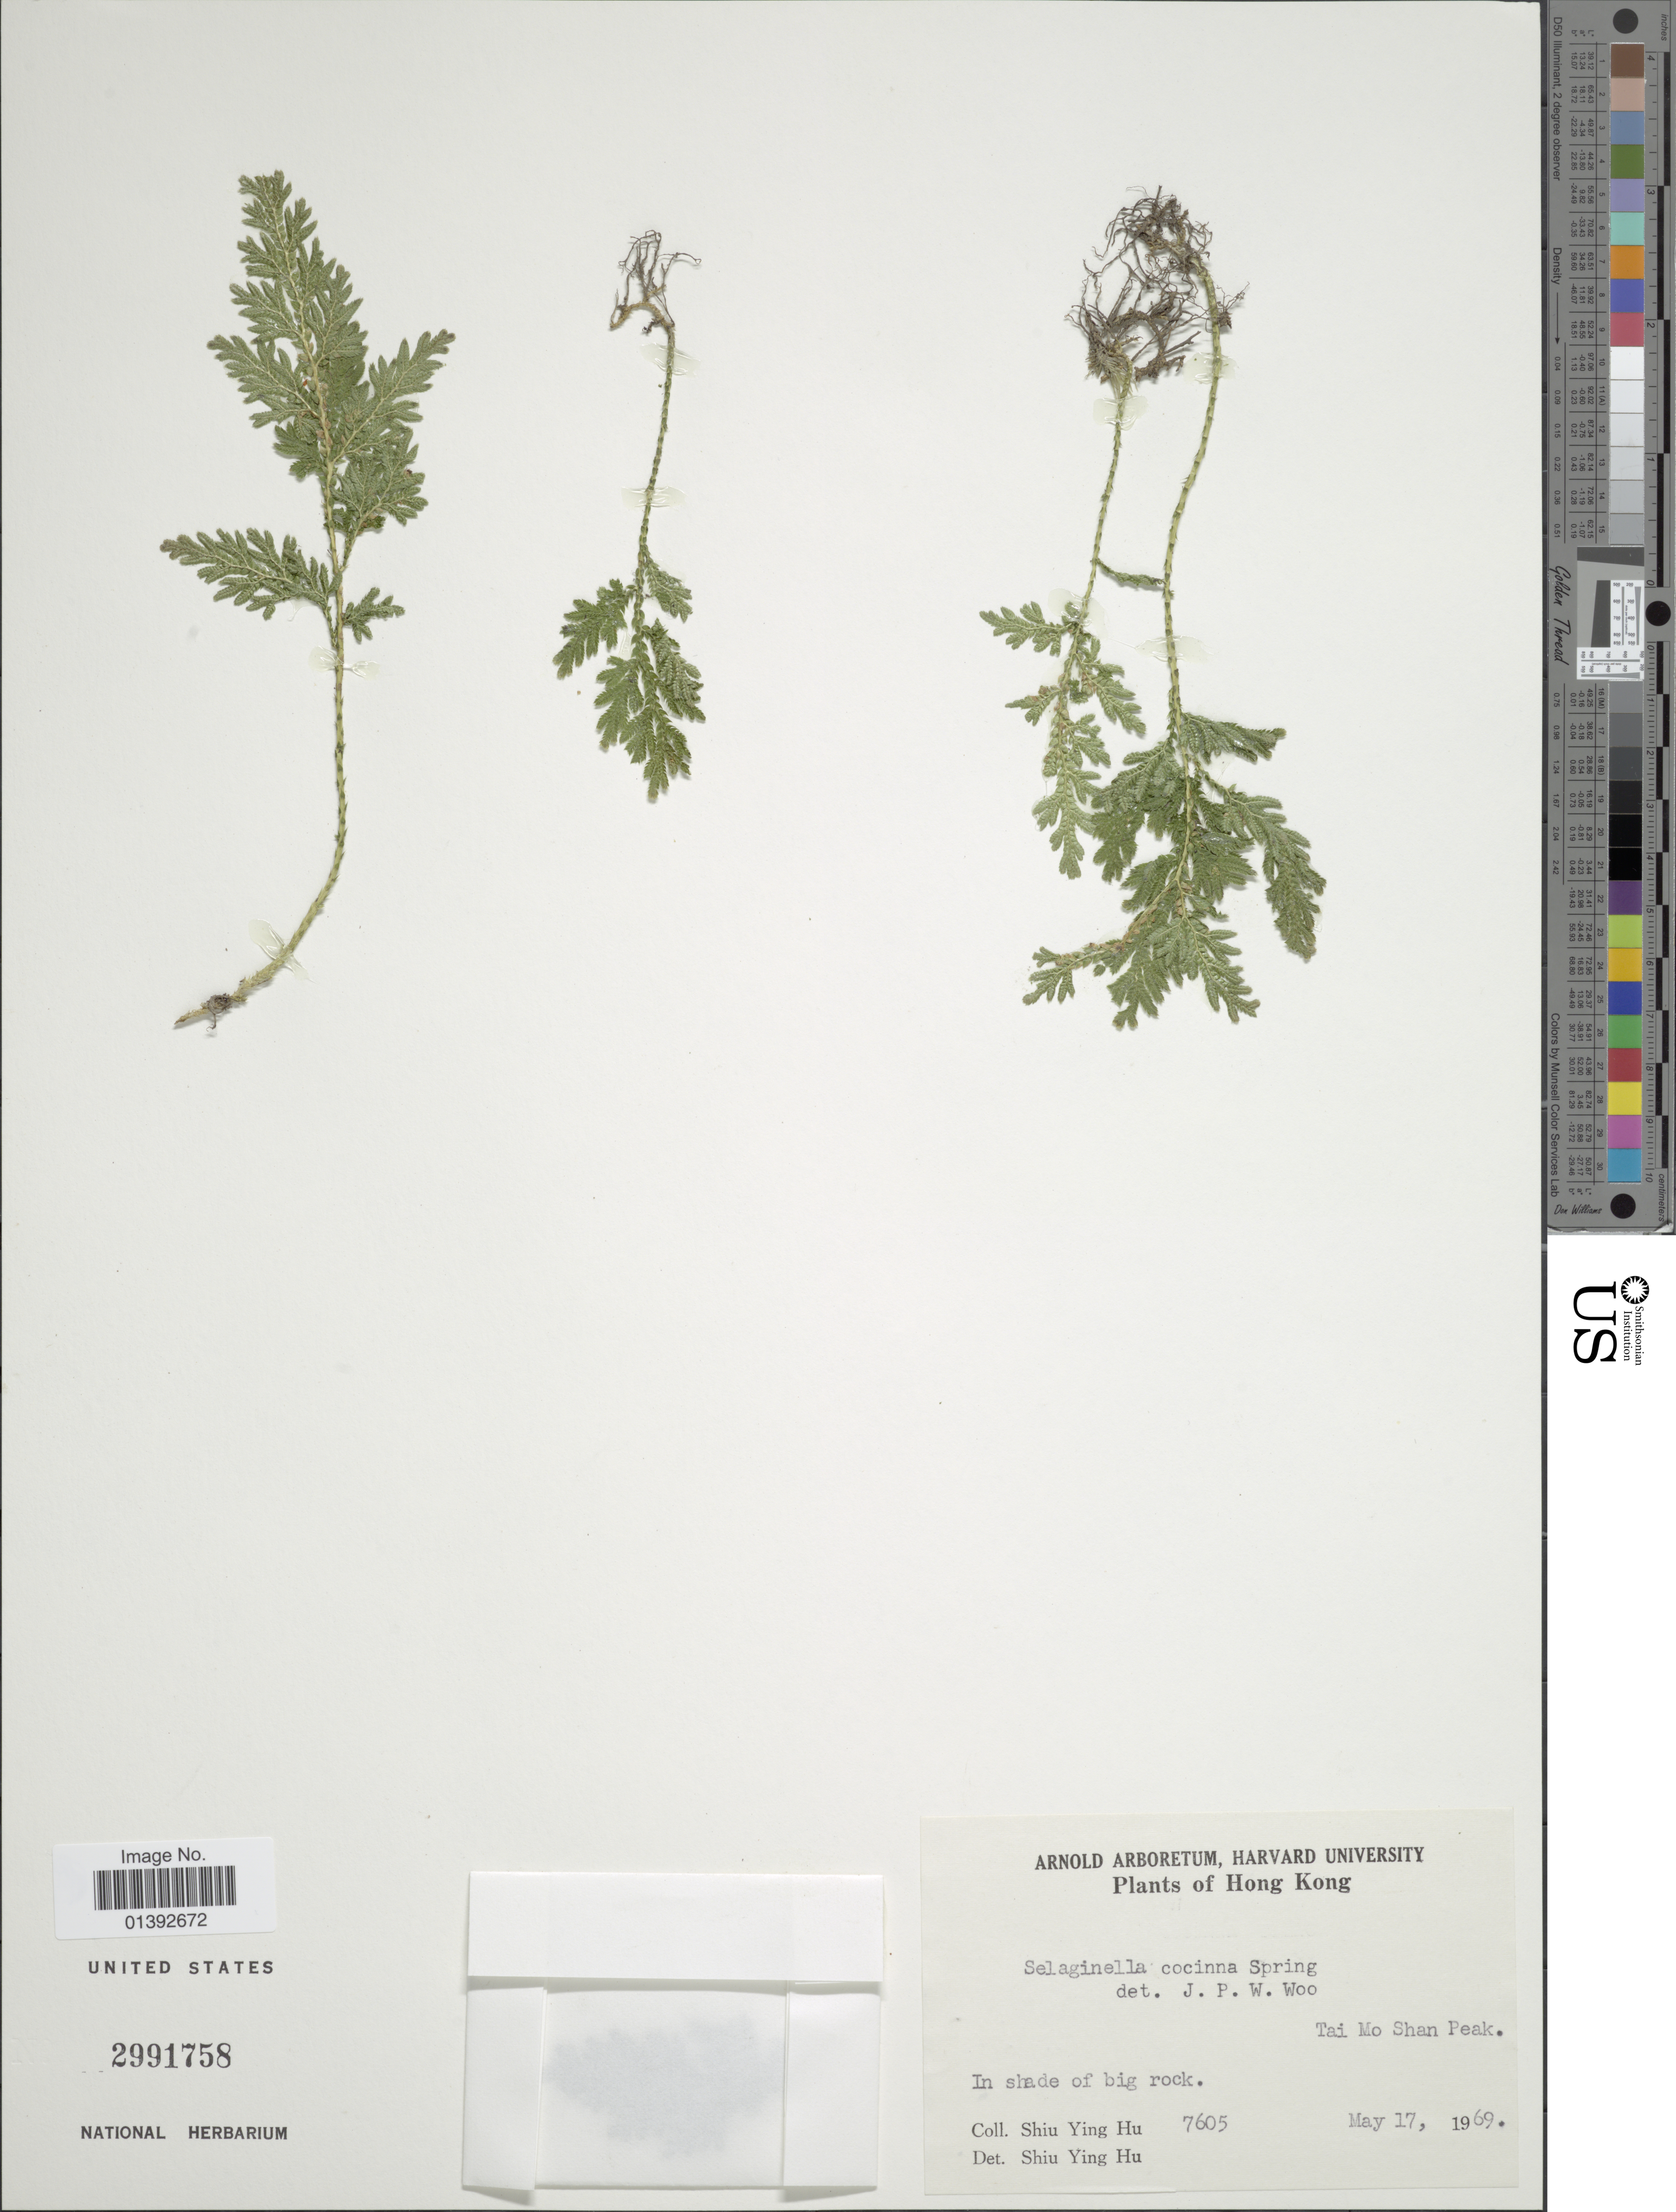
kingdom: Plantae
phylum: Tracheophyta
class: Lycopodiopsida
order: Selaginellales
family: Selaginellaceae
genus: Selaginella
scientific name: Selaginella cocinna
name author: Spring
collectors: S. Y. Hu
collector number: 7605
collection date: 1969-05-17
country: China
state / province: Hong Kong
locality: Tai Mo Shan Peak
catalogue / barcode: US 2991758